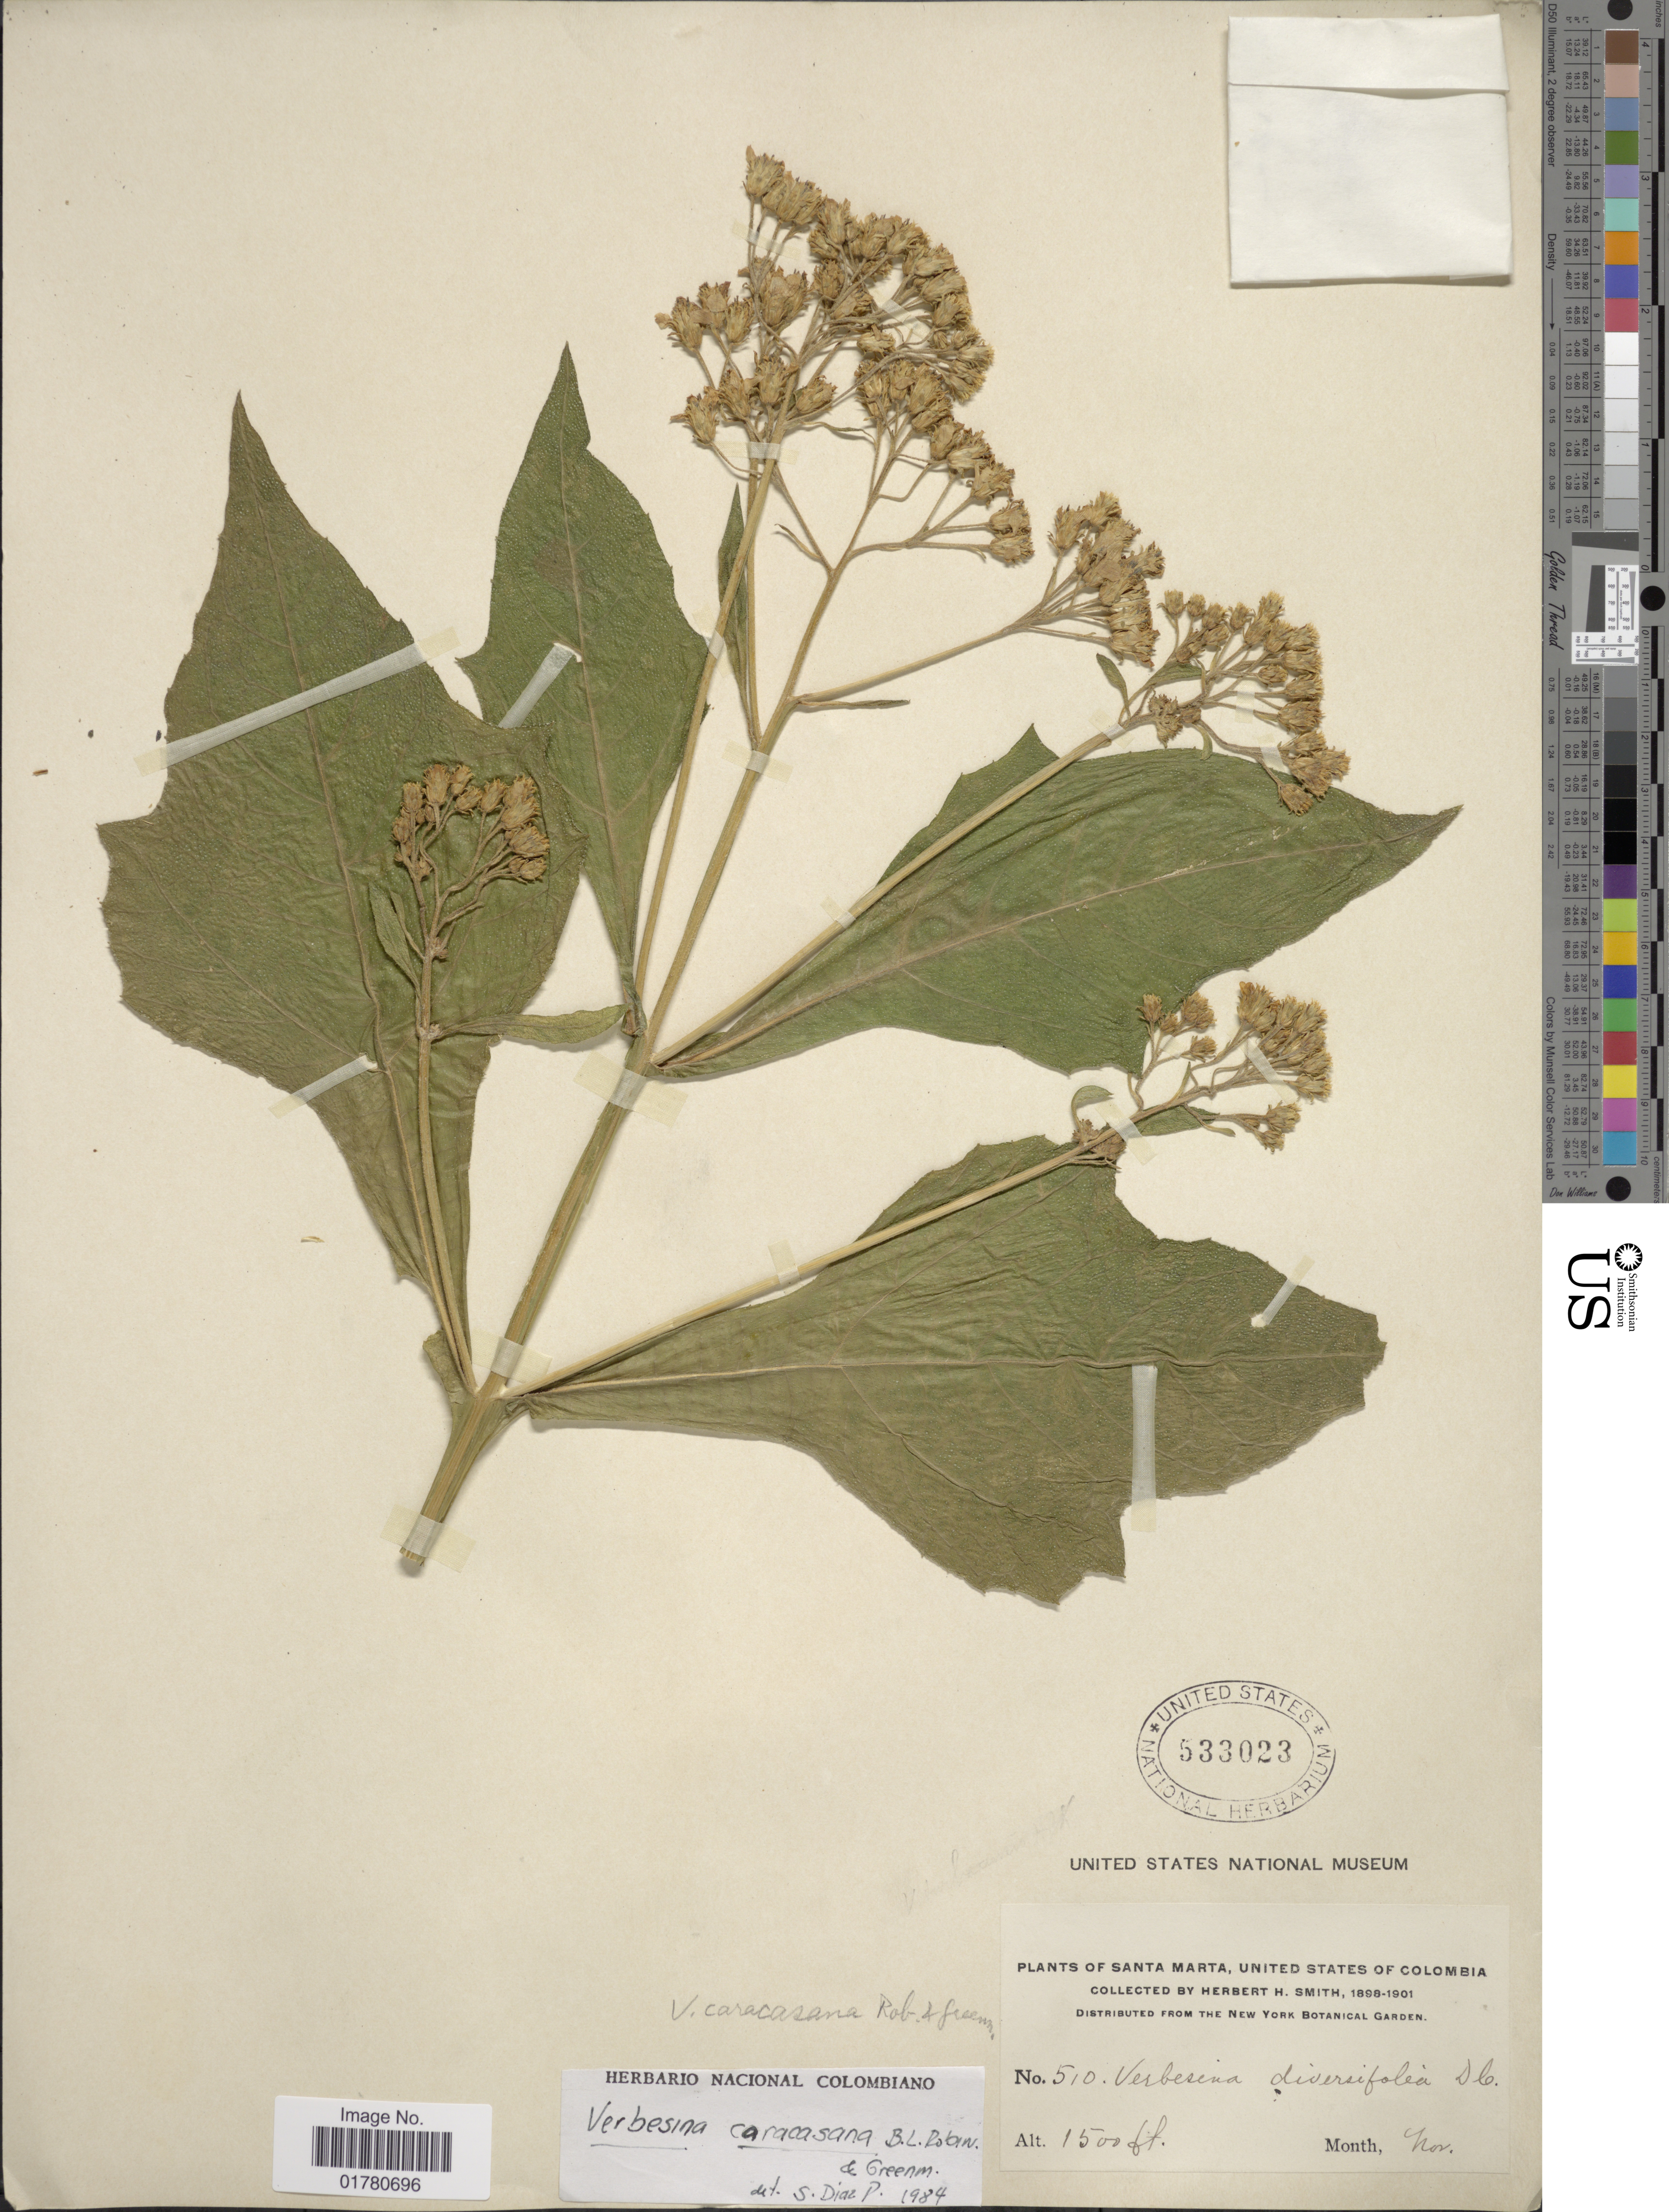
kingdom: Plantae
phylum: Tracheophyta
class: Magnoliopsida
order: Asterales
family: Asteraceae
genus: Verbesina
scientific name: Verbesina caracasana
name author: B.L. Rob. & Greenm.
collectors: Herbert H. Smith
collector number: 510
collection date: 1898-11/1901-11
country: Colombia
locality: Santa Marta, United States of Colombia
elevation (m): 457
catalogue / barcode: US 533023